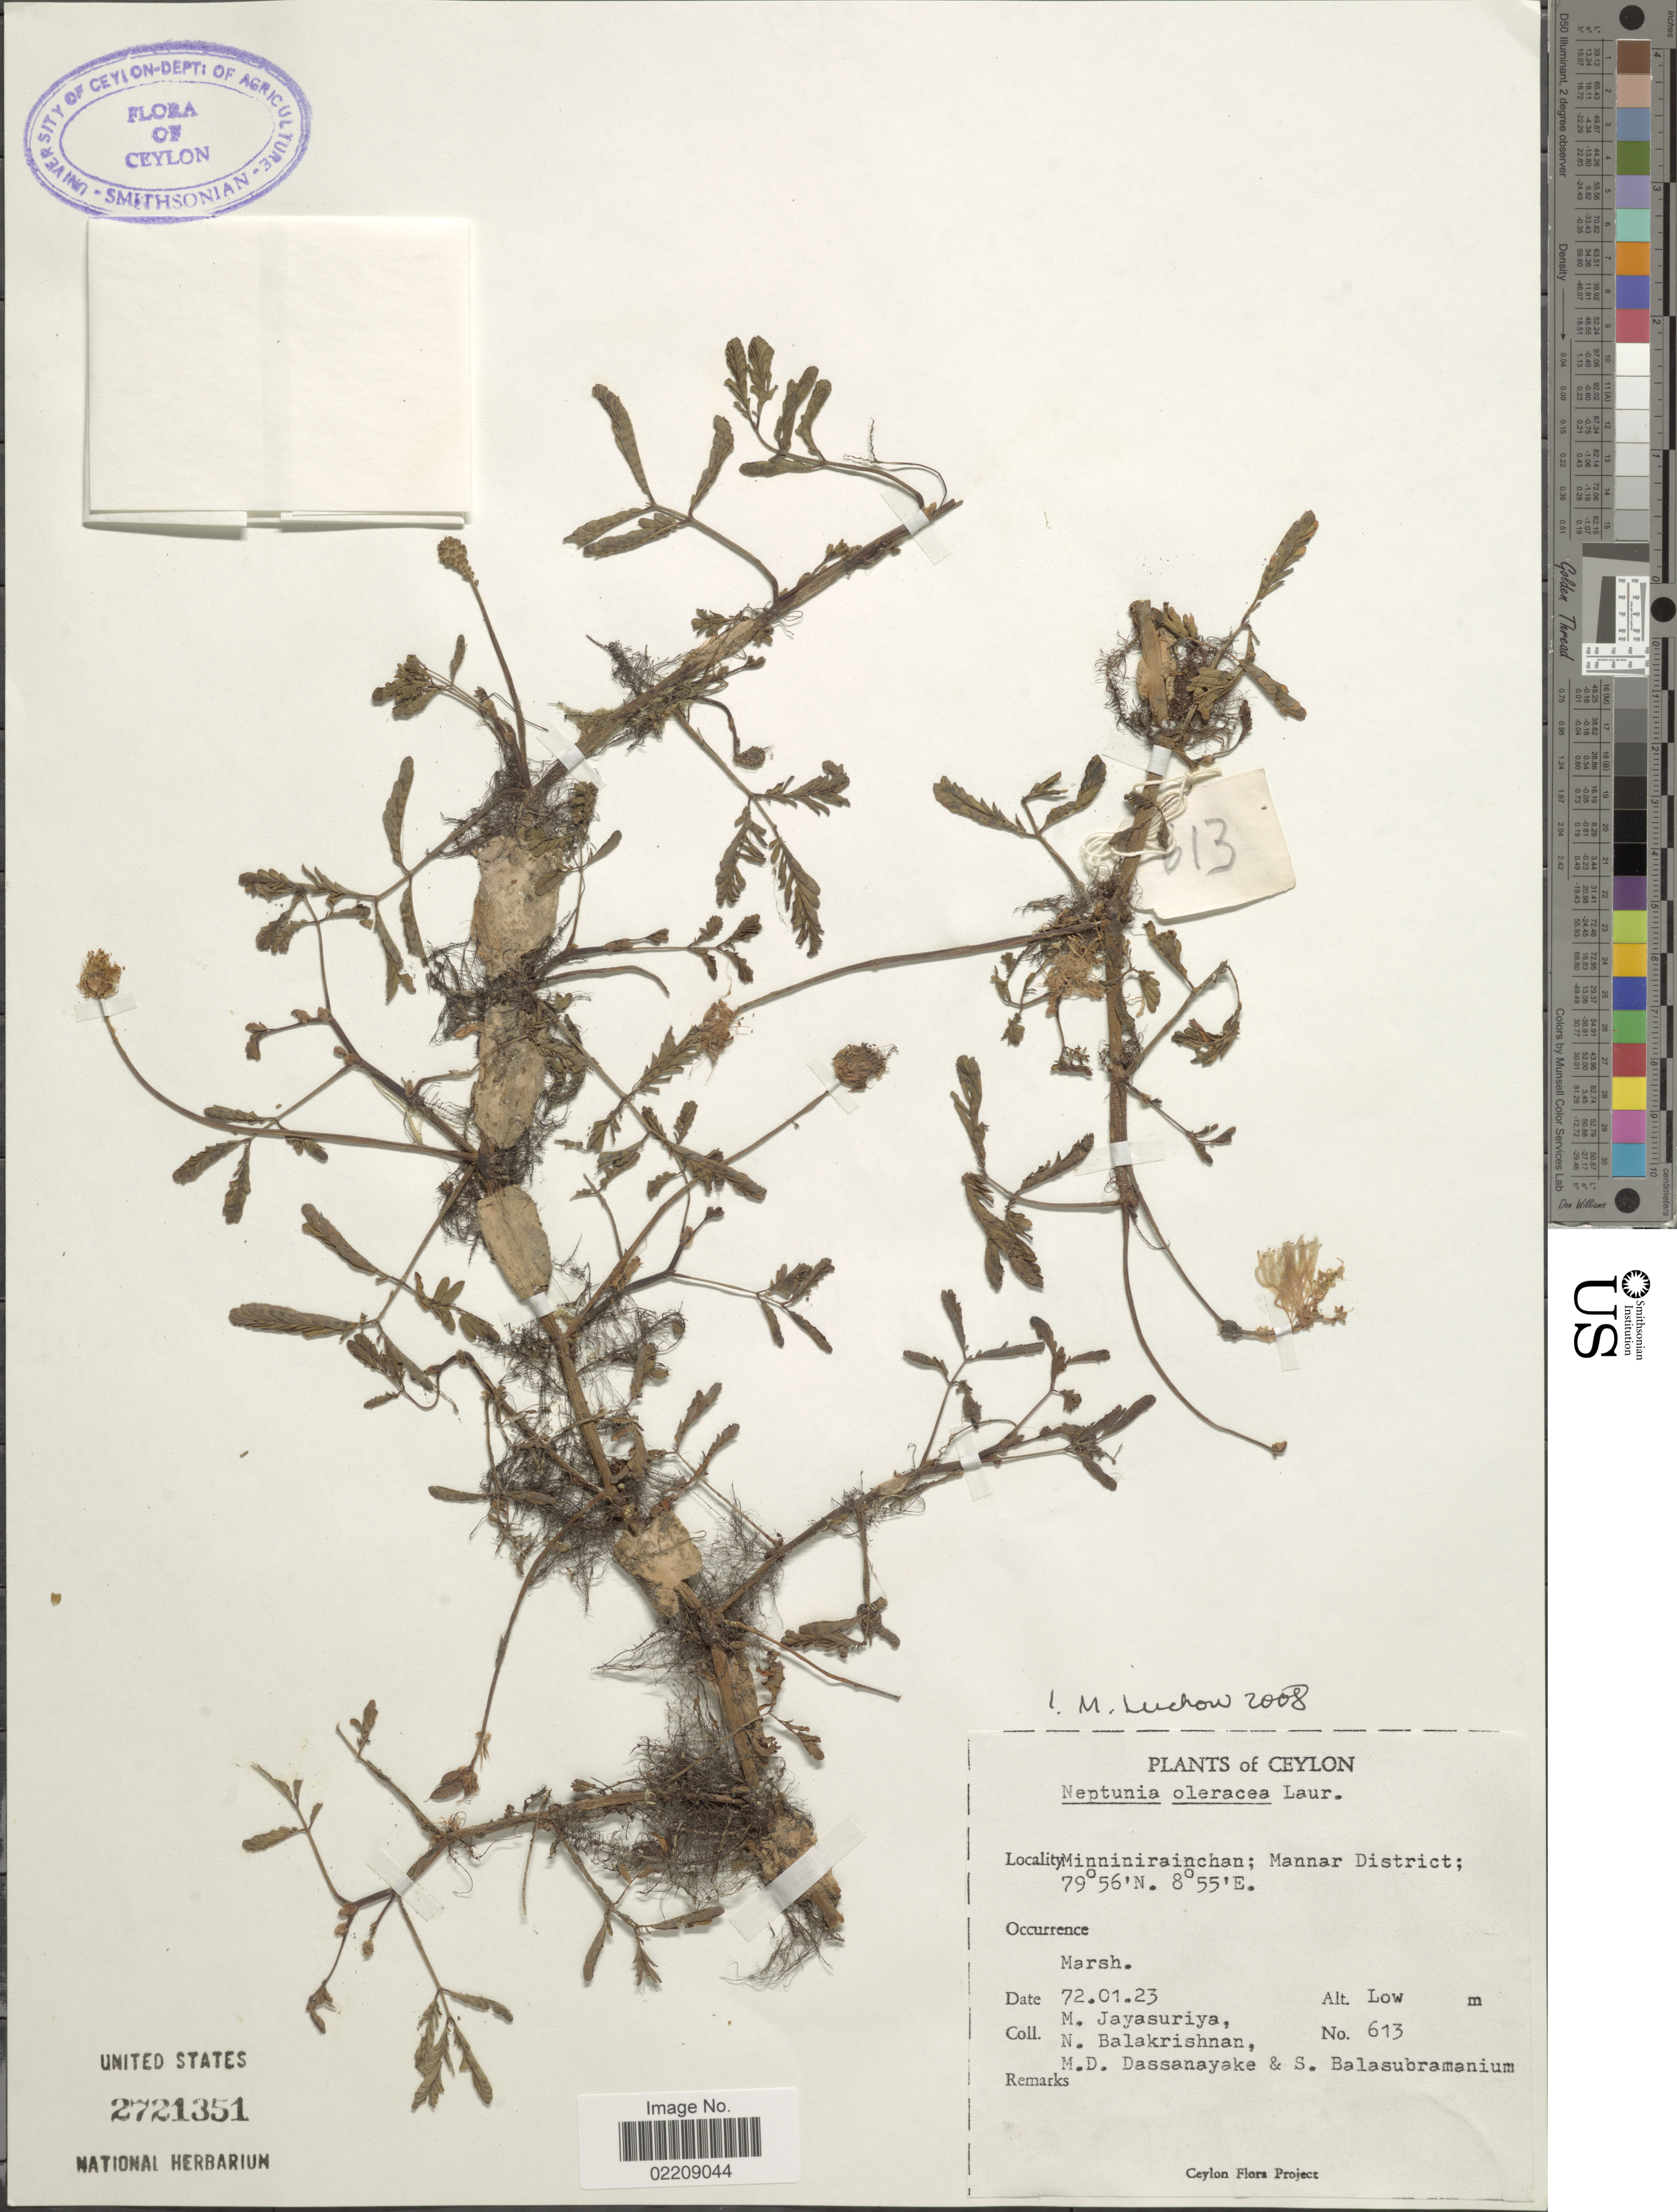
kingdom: Plantae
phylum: Tracheophyta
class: Magnoliopsida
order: Fabales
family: Fabaceae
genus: Neptunia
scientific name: Neptunia oleracea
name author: Lour.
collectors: M. Jayasuria, N. Balakrishnan, M. D. Dassanayake & S. Balasubramanium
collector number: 613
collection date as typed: Transcribed d/m/y: 23/1/72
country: Sri Lanka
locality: Ceylon, Minninirainchan; Mannar District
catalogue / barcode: US 2721351